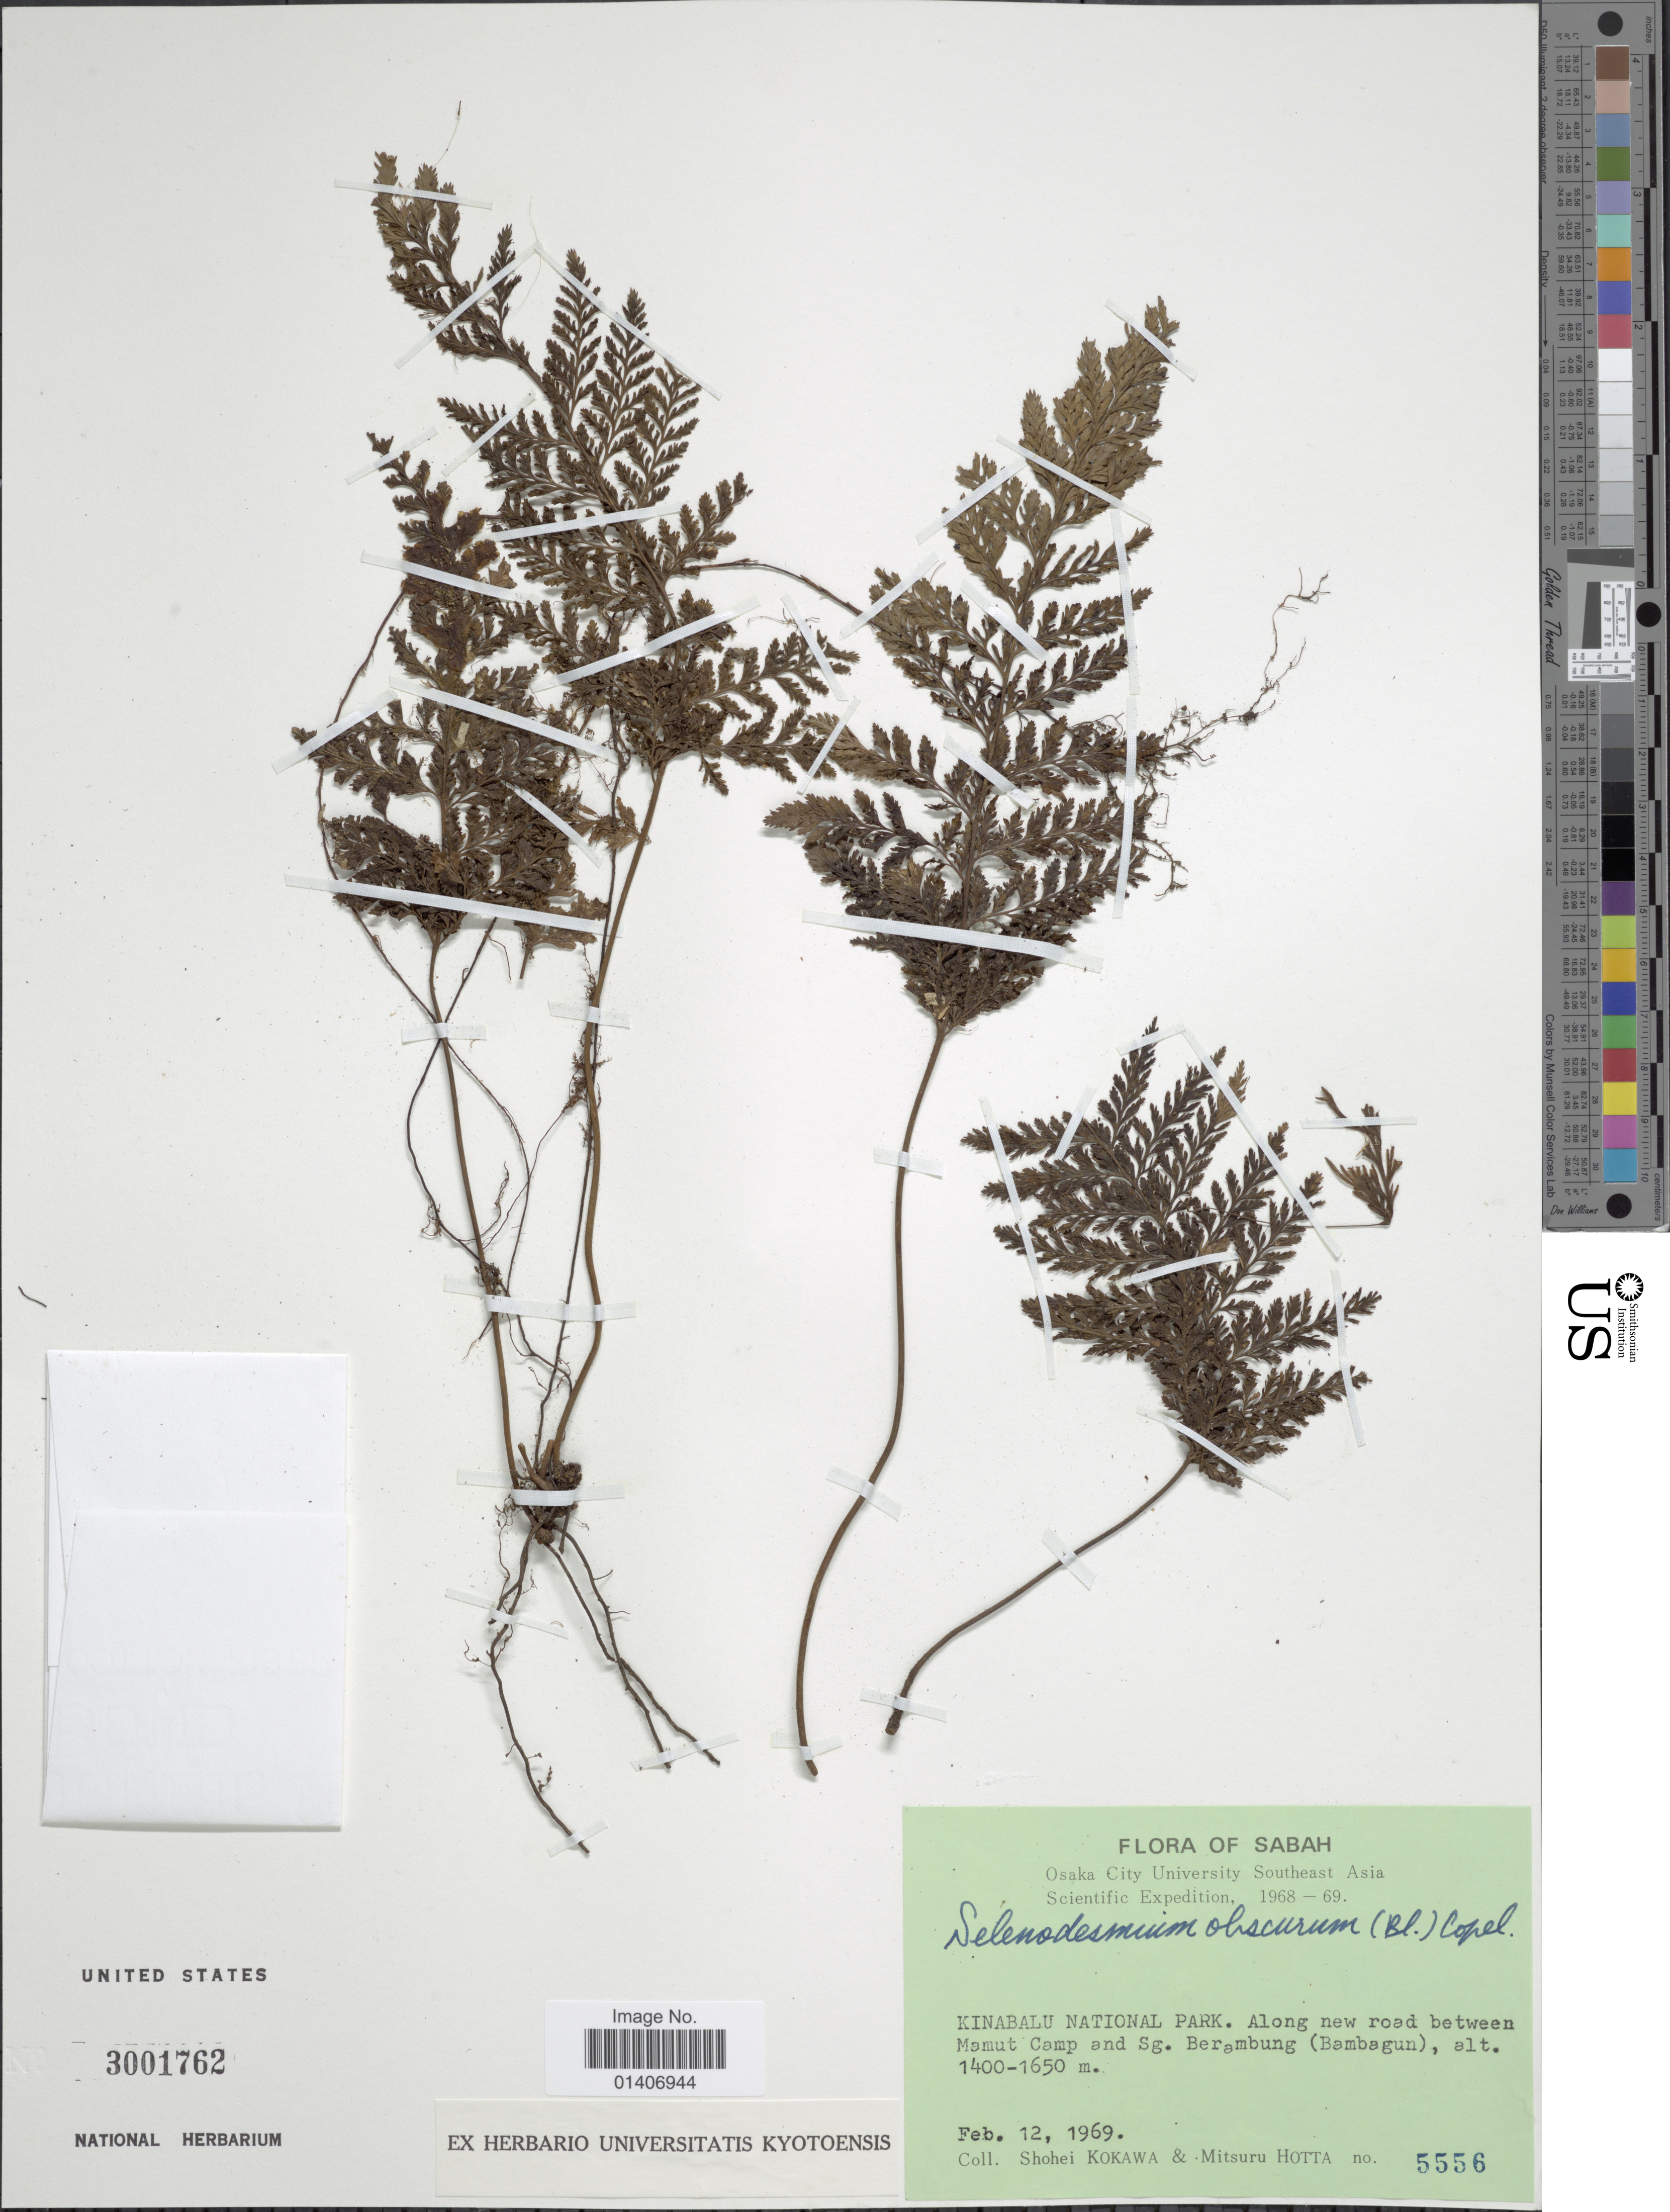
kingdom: Plantae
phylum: Tracheophyta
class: Polypodiopsida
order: Hymenophyllales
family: Hymenophyllaceae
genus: Abrodictyum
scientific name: Abrodictyum obscurum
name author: (Blume) Ebihara & K. Iwats.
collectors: S. Kokawa & M. Hotta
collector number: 5556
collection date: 1969-02-12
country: Malaysia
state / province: Sabah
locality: Kinabalu National park, along new road between Mamut camp and Sg. Berambung(Bambagun)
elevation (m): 1400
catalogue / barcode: US 3001762